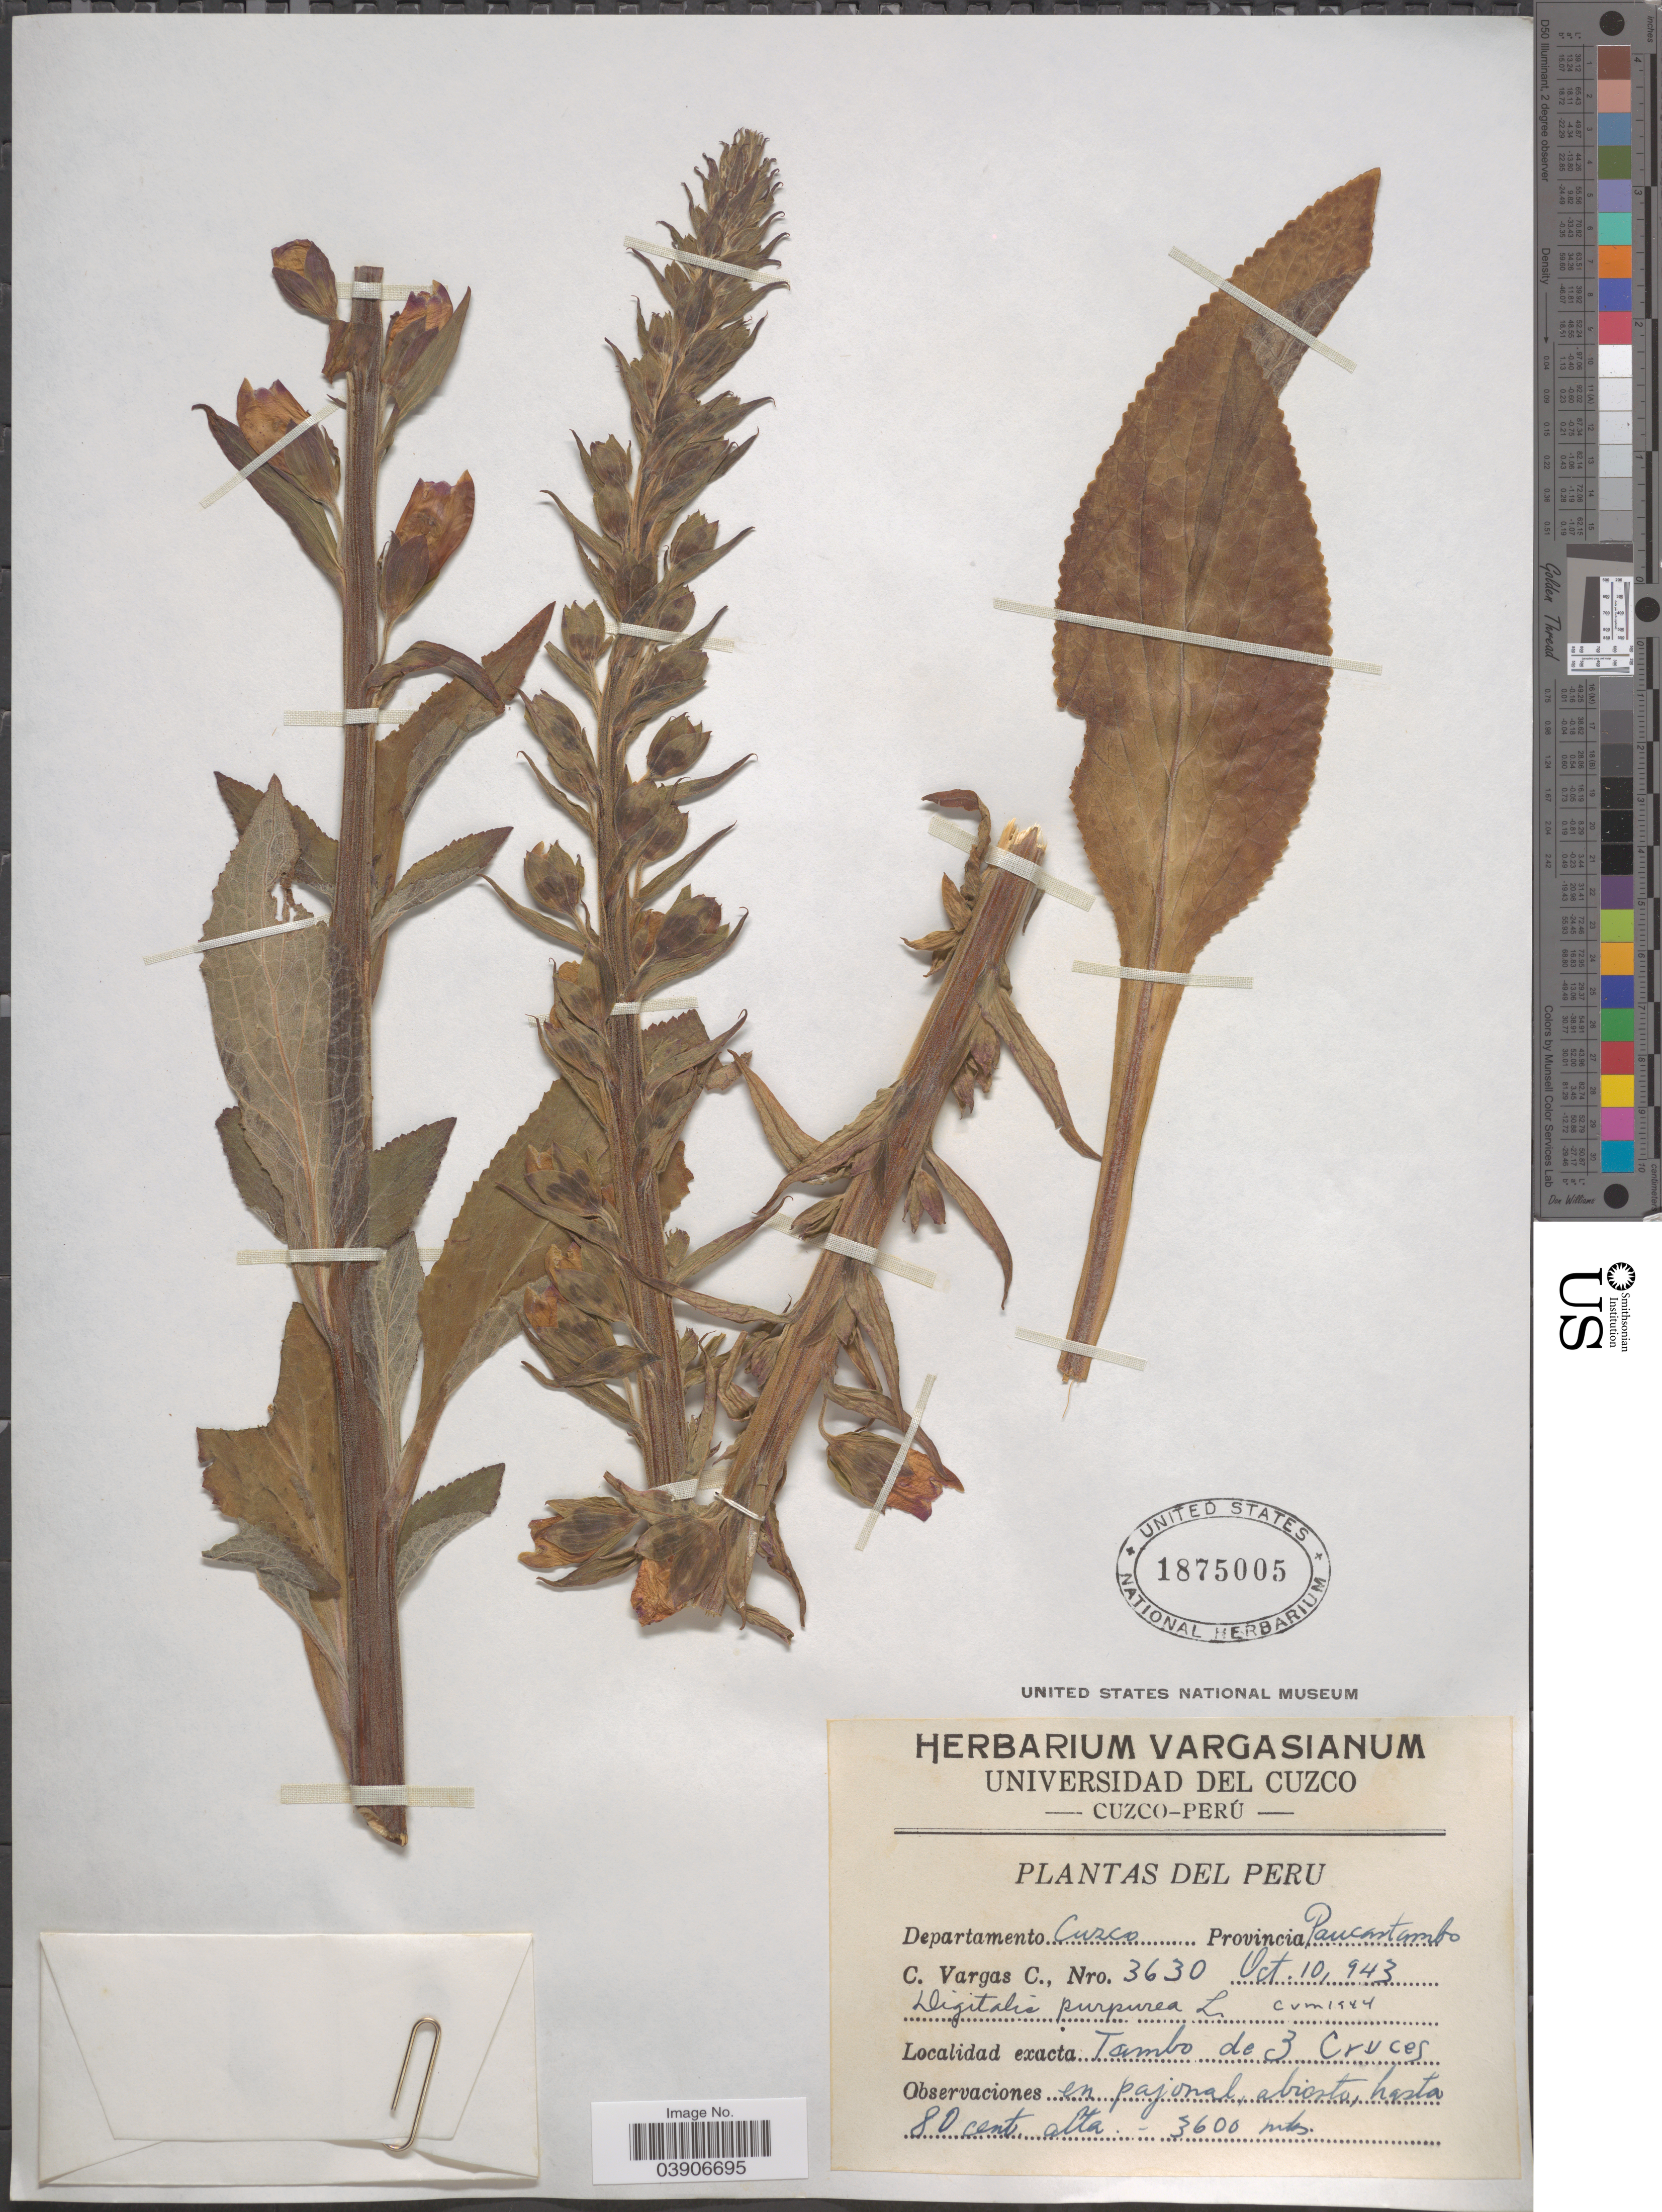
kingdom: Plantae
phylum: Tracheophyta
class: Magnoliopsida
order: Lamiales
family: Plantaginaceae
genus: Digitalis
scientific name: Digitalis purpurea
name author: L.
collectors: C. Vargas Calderón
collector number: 3630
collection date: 1943-10-10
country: Peru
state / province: Cusco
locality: Departamento Cuzco. Provincia Paucartambo. Tambo de 3 Cruces.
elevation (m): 3600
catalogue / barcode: US 1875005